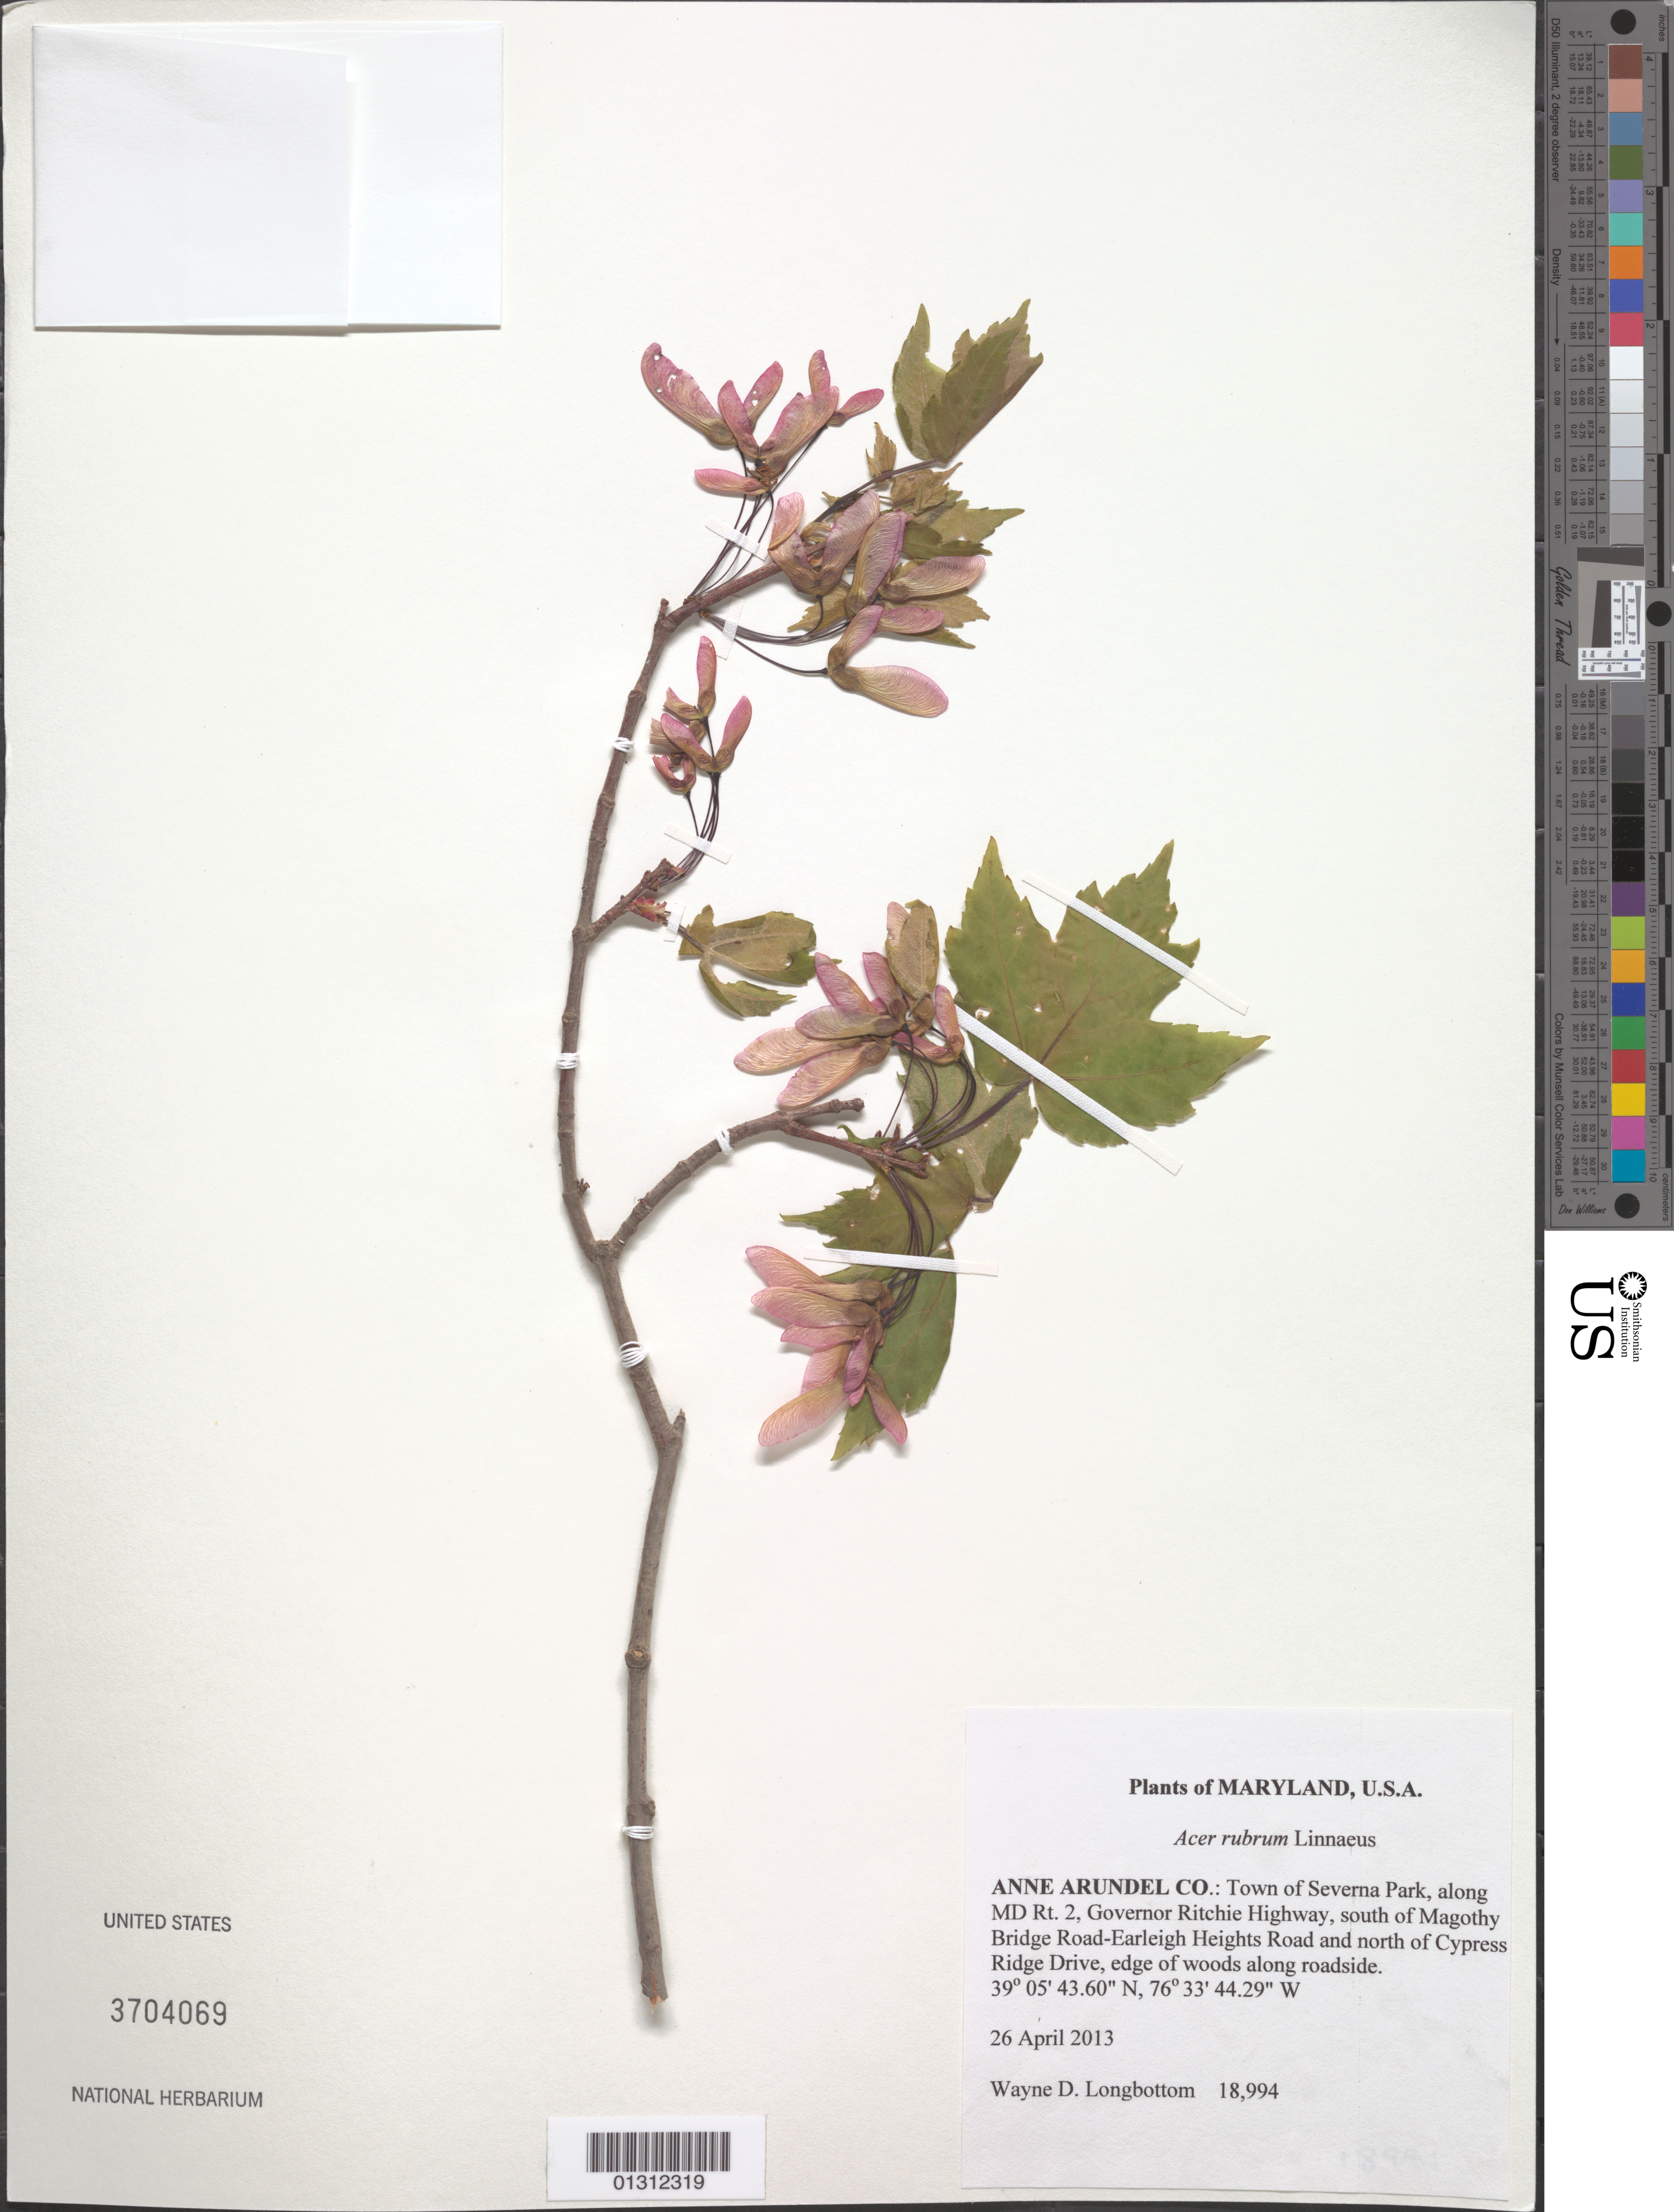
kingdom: Plantae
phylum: Tracheophyta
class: Magnoliopsida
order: Sapindales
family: Sapindaceae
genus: Acer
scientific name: Acer rubrum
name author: L.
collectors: W. D. Longbottom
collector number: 18994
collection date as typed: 26 April 2013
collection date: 2013-04-26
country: United States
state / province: Maryland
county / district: Anne Arundel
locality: Town of Severna park, along MD Rt. 2, Governor Ritchie Highway, south of Magothy Bridge Road-Earleigh Heigts Road and north of Cypress Ridge Drive, Edge of woods along roadside.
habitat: Edge of woods along roadside.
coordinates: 39 05 43.60 N, 76 33 44.29 W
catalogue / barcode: US 3704069